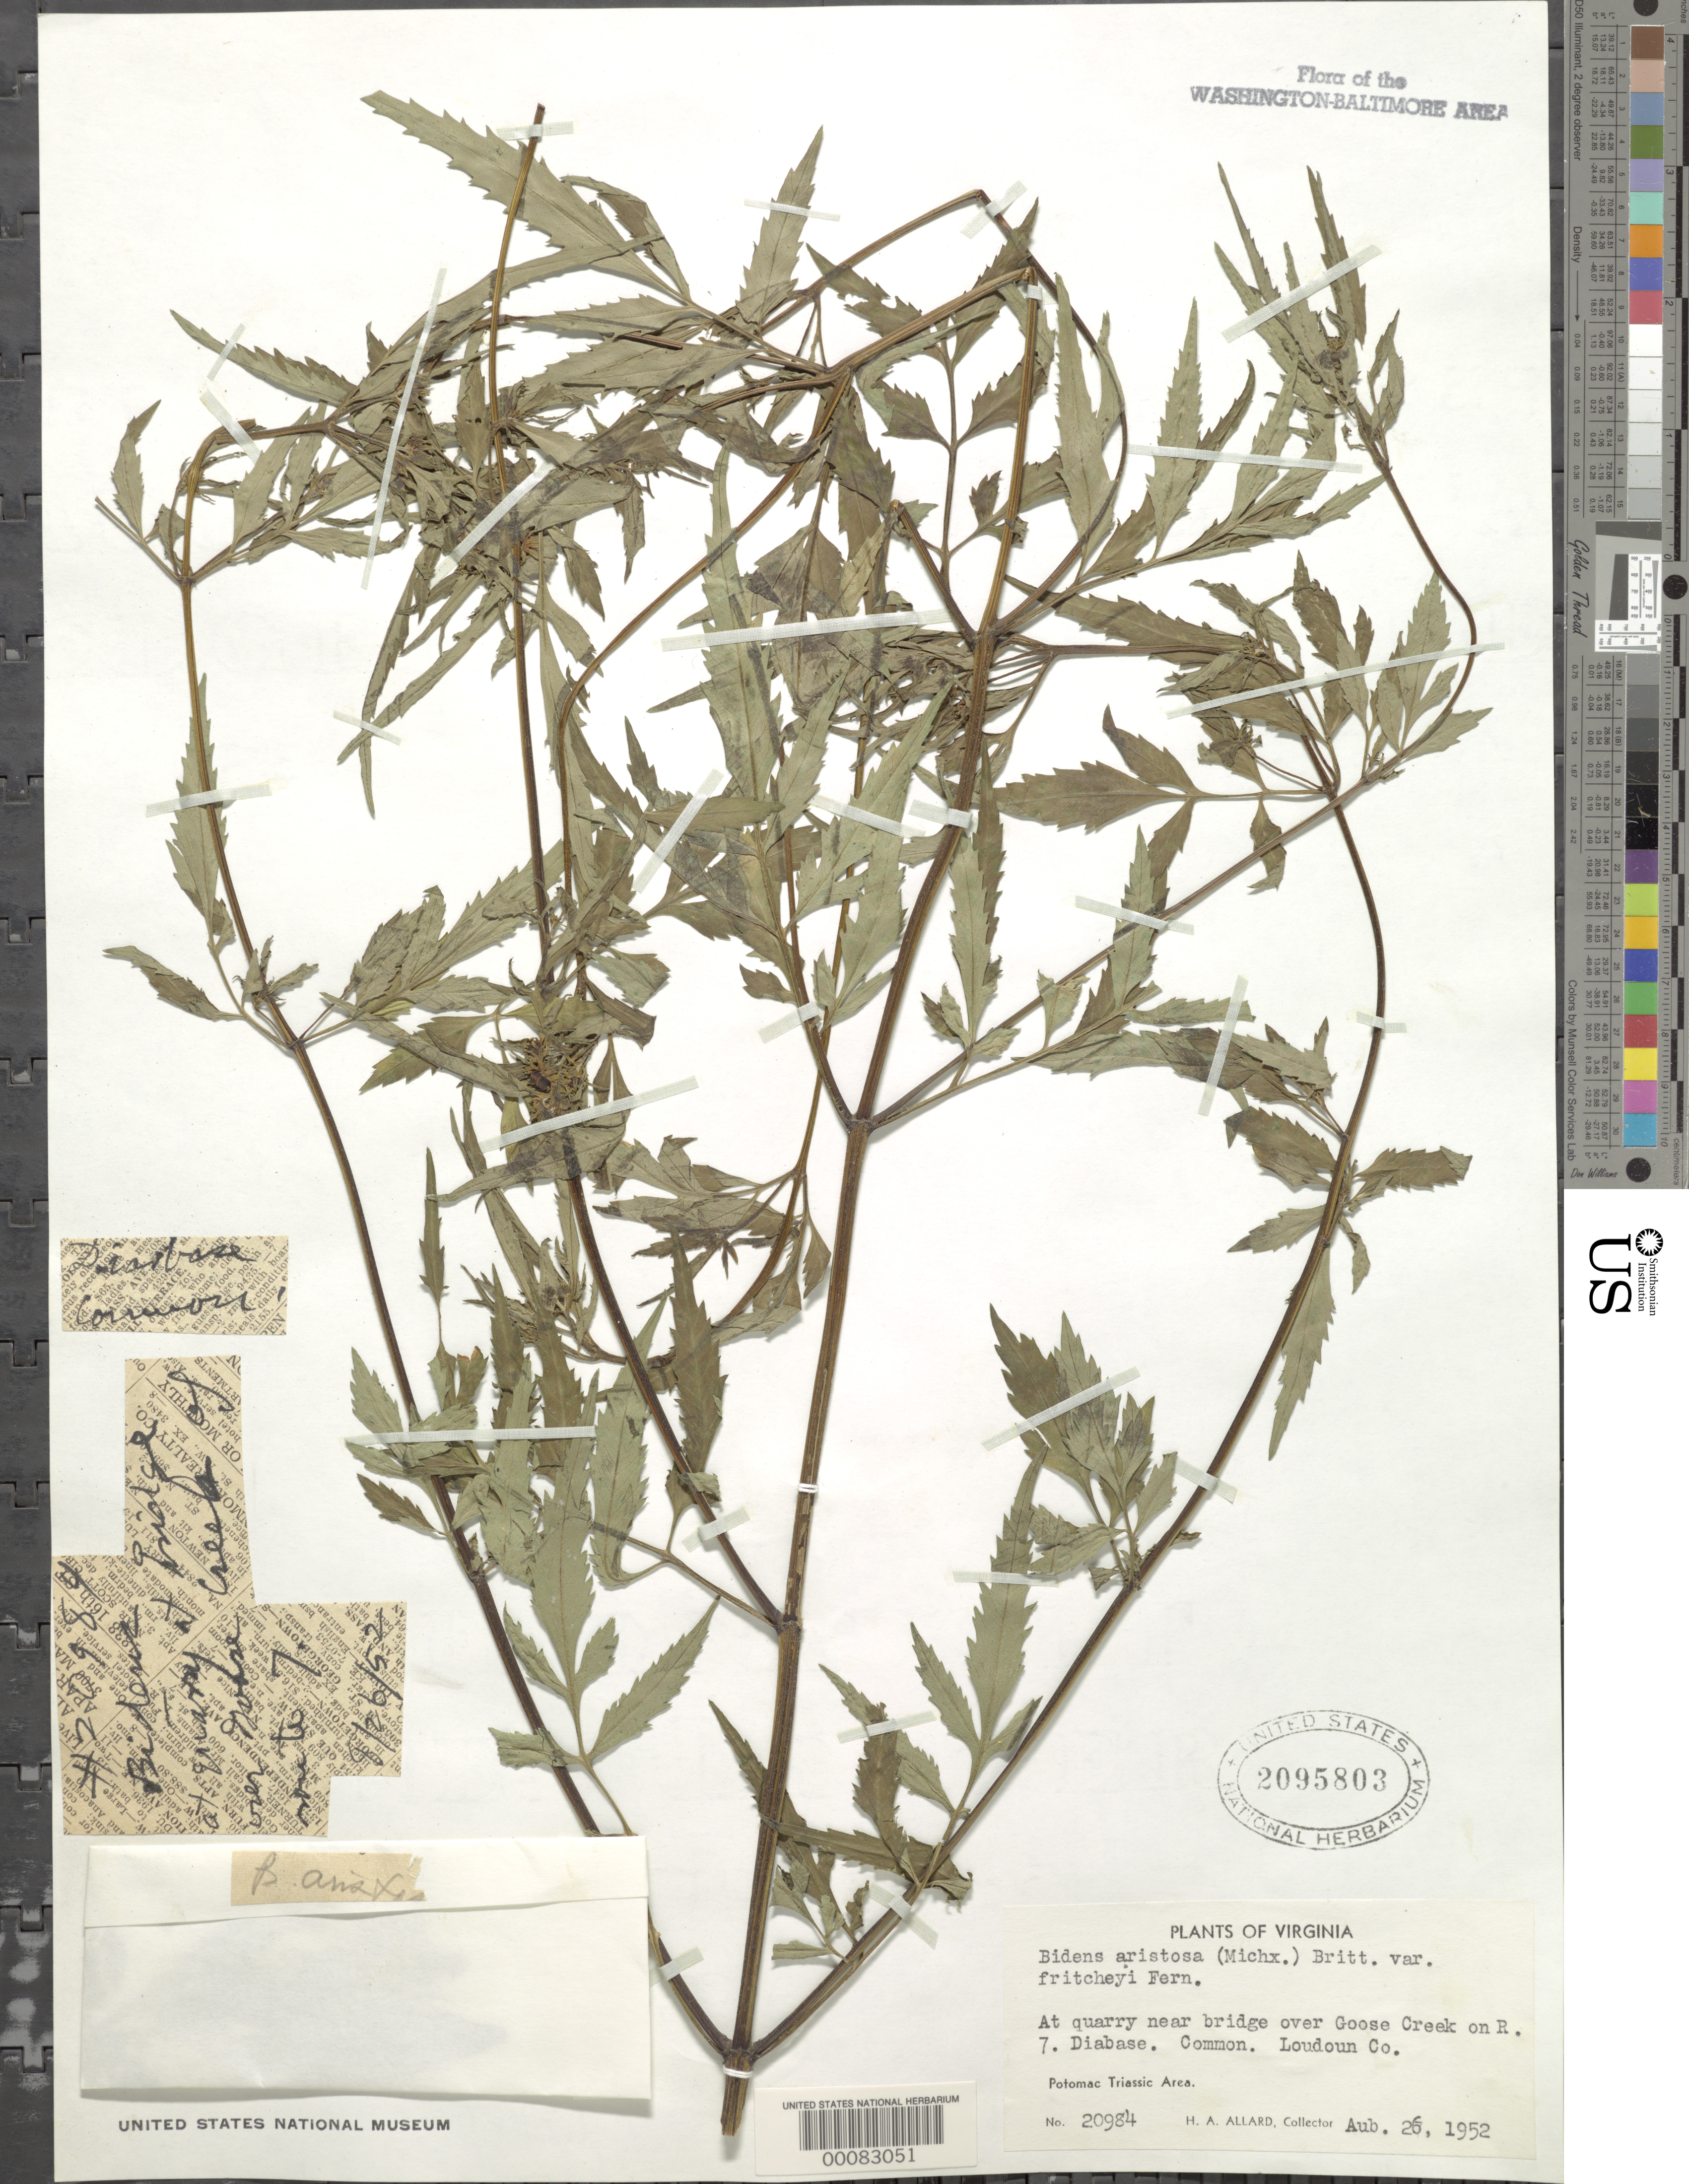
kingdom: Plantae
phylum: Tracheophyta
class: Magnoliopsida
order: Asterales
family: Asteraceae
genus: Bidens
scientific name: Bidens aristosa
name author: (Michx.) Britton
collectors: H. A. Allard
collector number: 20984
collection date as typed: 26 Aug 1952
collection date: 1952-08-26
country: United States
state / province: Virginia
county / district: Loudoun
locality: Near Goose Creek on Rt. 7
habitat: Quarry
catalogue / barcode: US 2095803